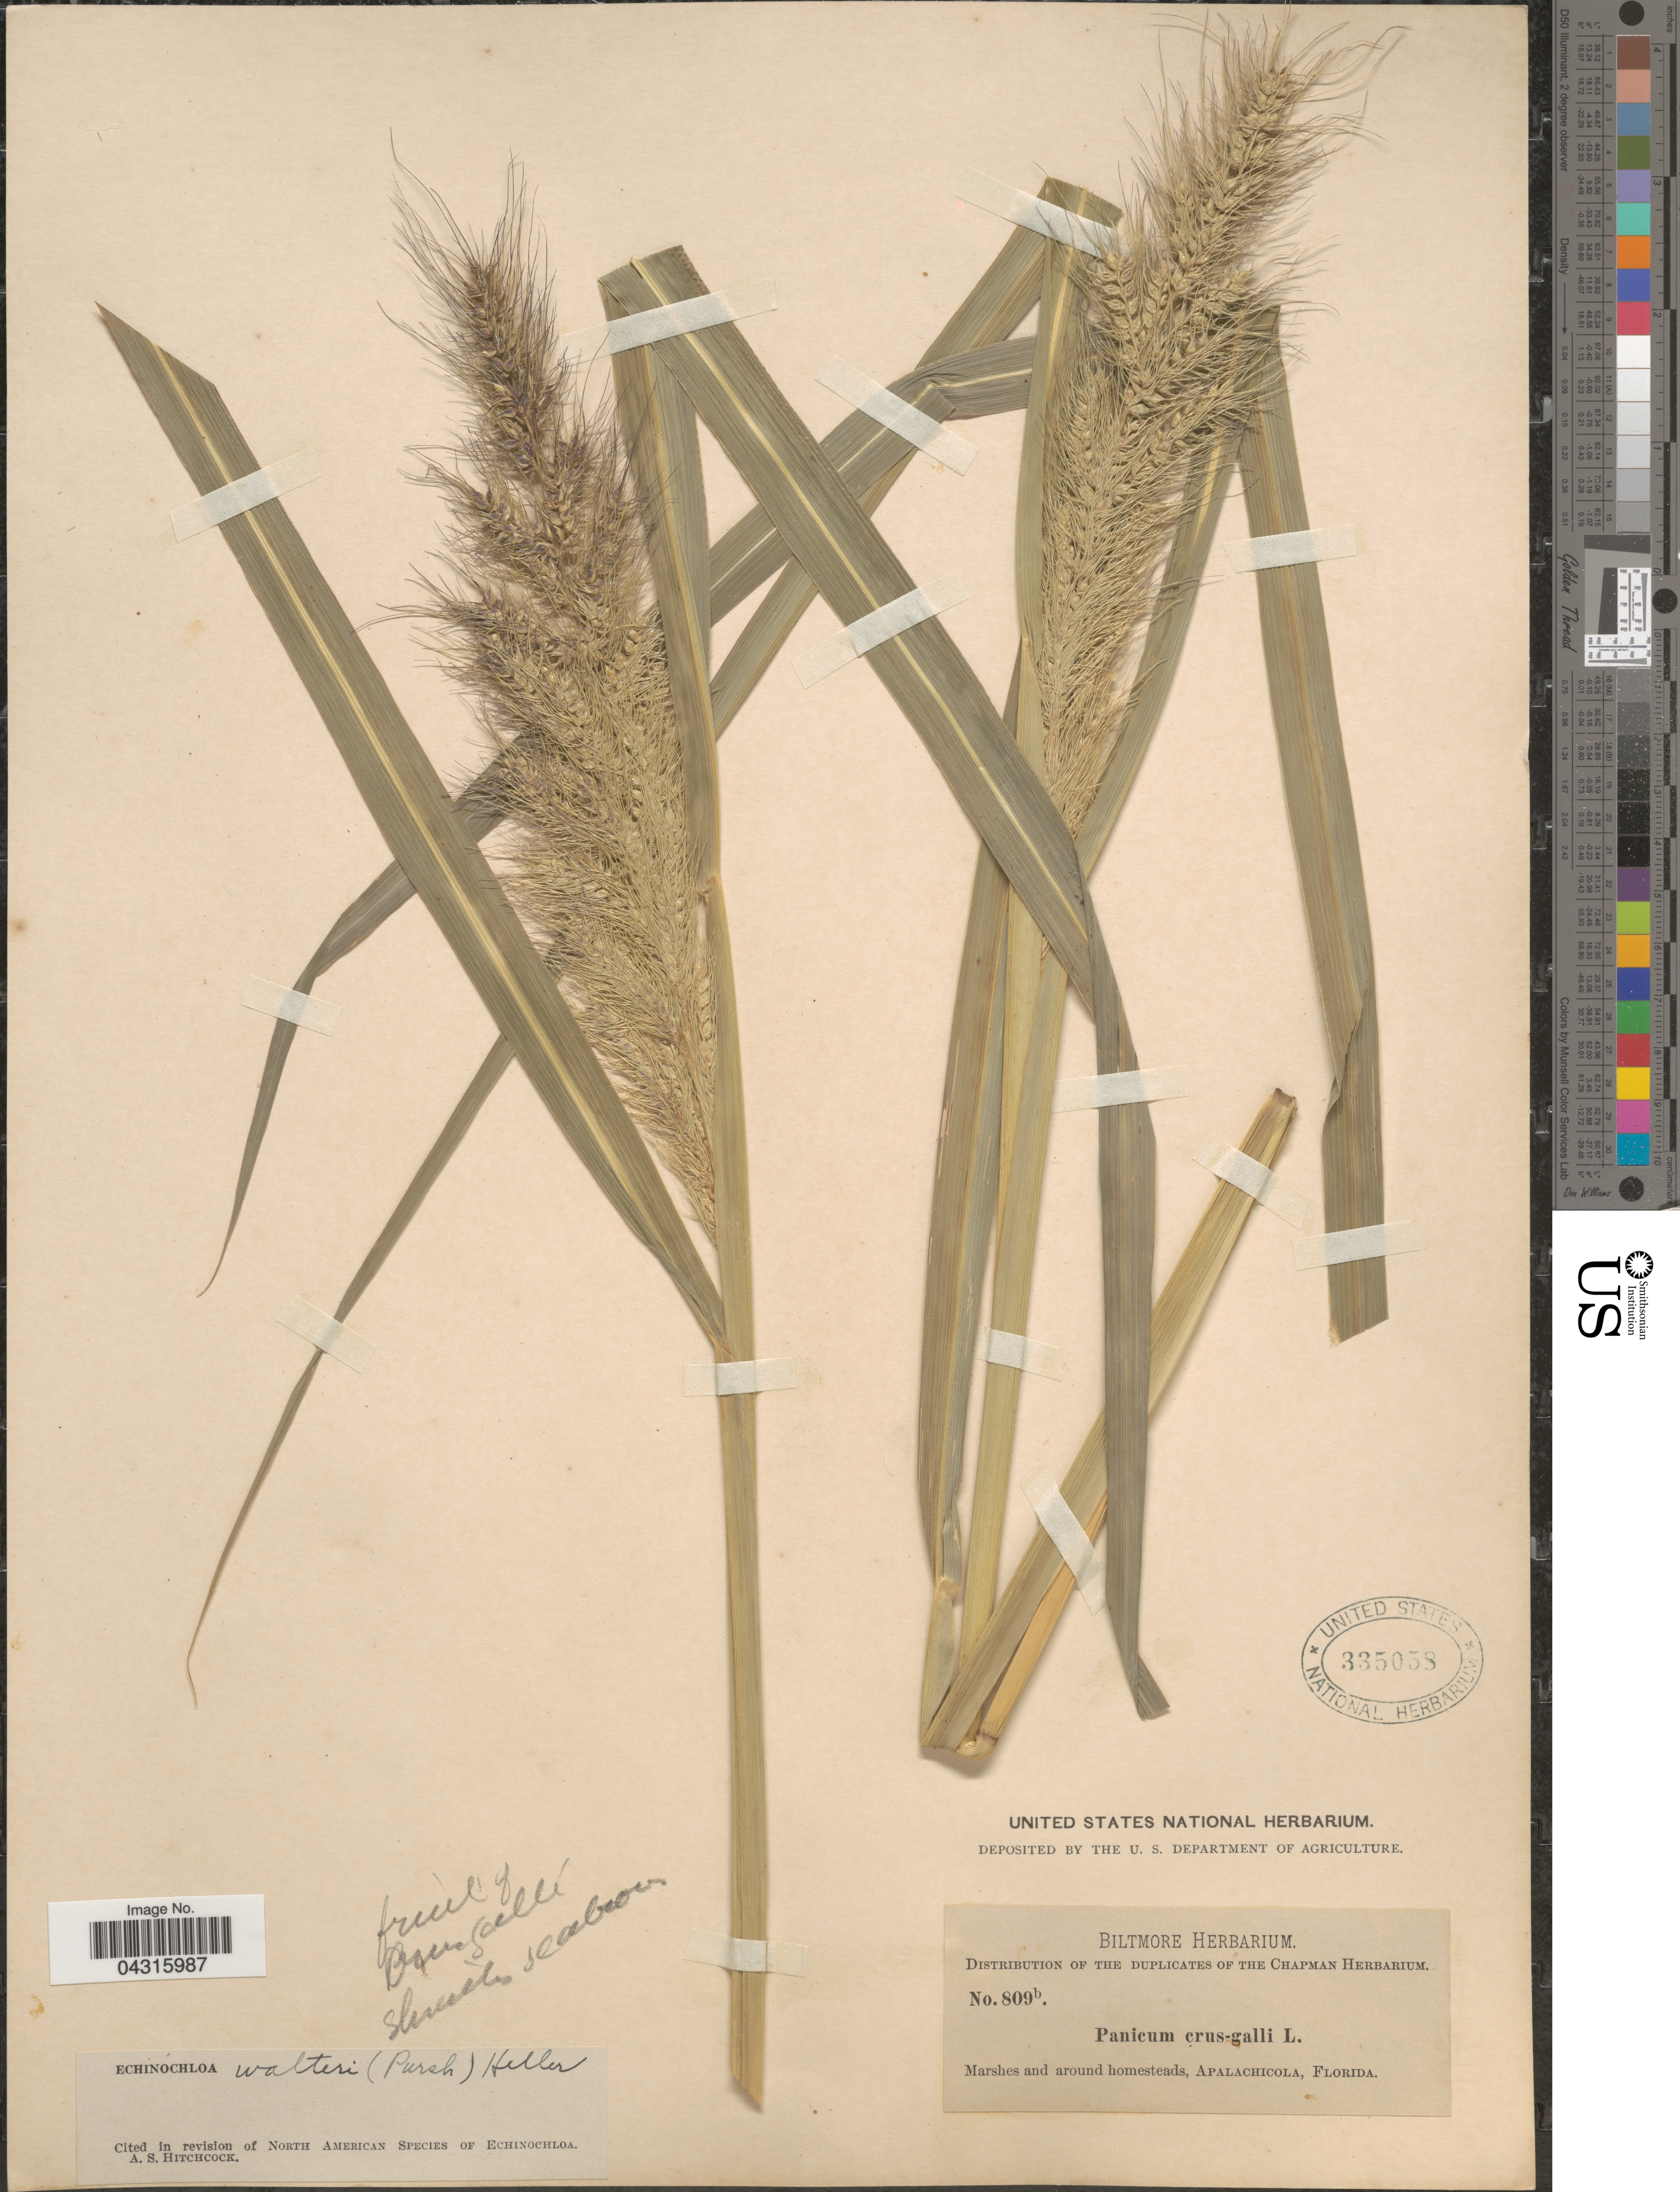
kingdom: Plantae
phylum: Tracheophyta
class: Liliopsida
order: Poales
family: Poaceae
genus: Echinochloa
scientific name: Echinochloa walteri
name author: (Pursh) A. Heller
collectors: ex herb. Biltmore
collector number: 809b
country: United States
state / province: Florida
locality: Marshes and around homesteads, Apalachicola.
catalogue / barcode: US 335058